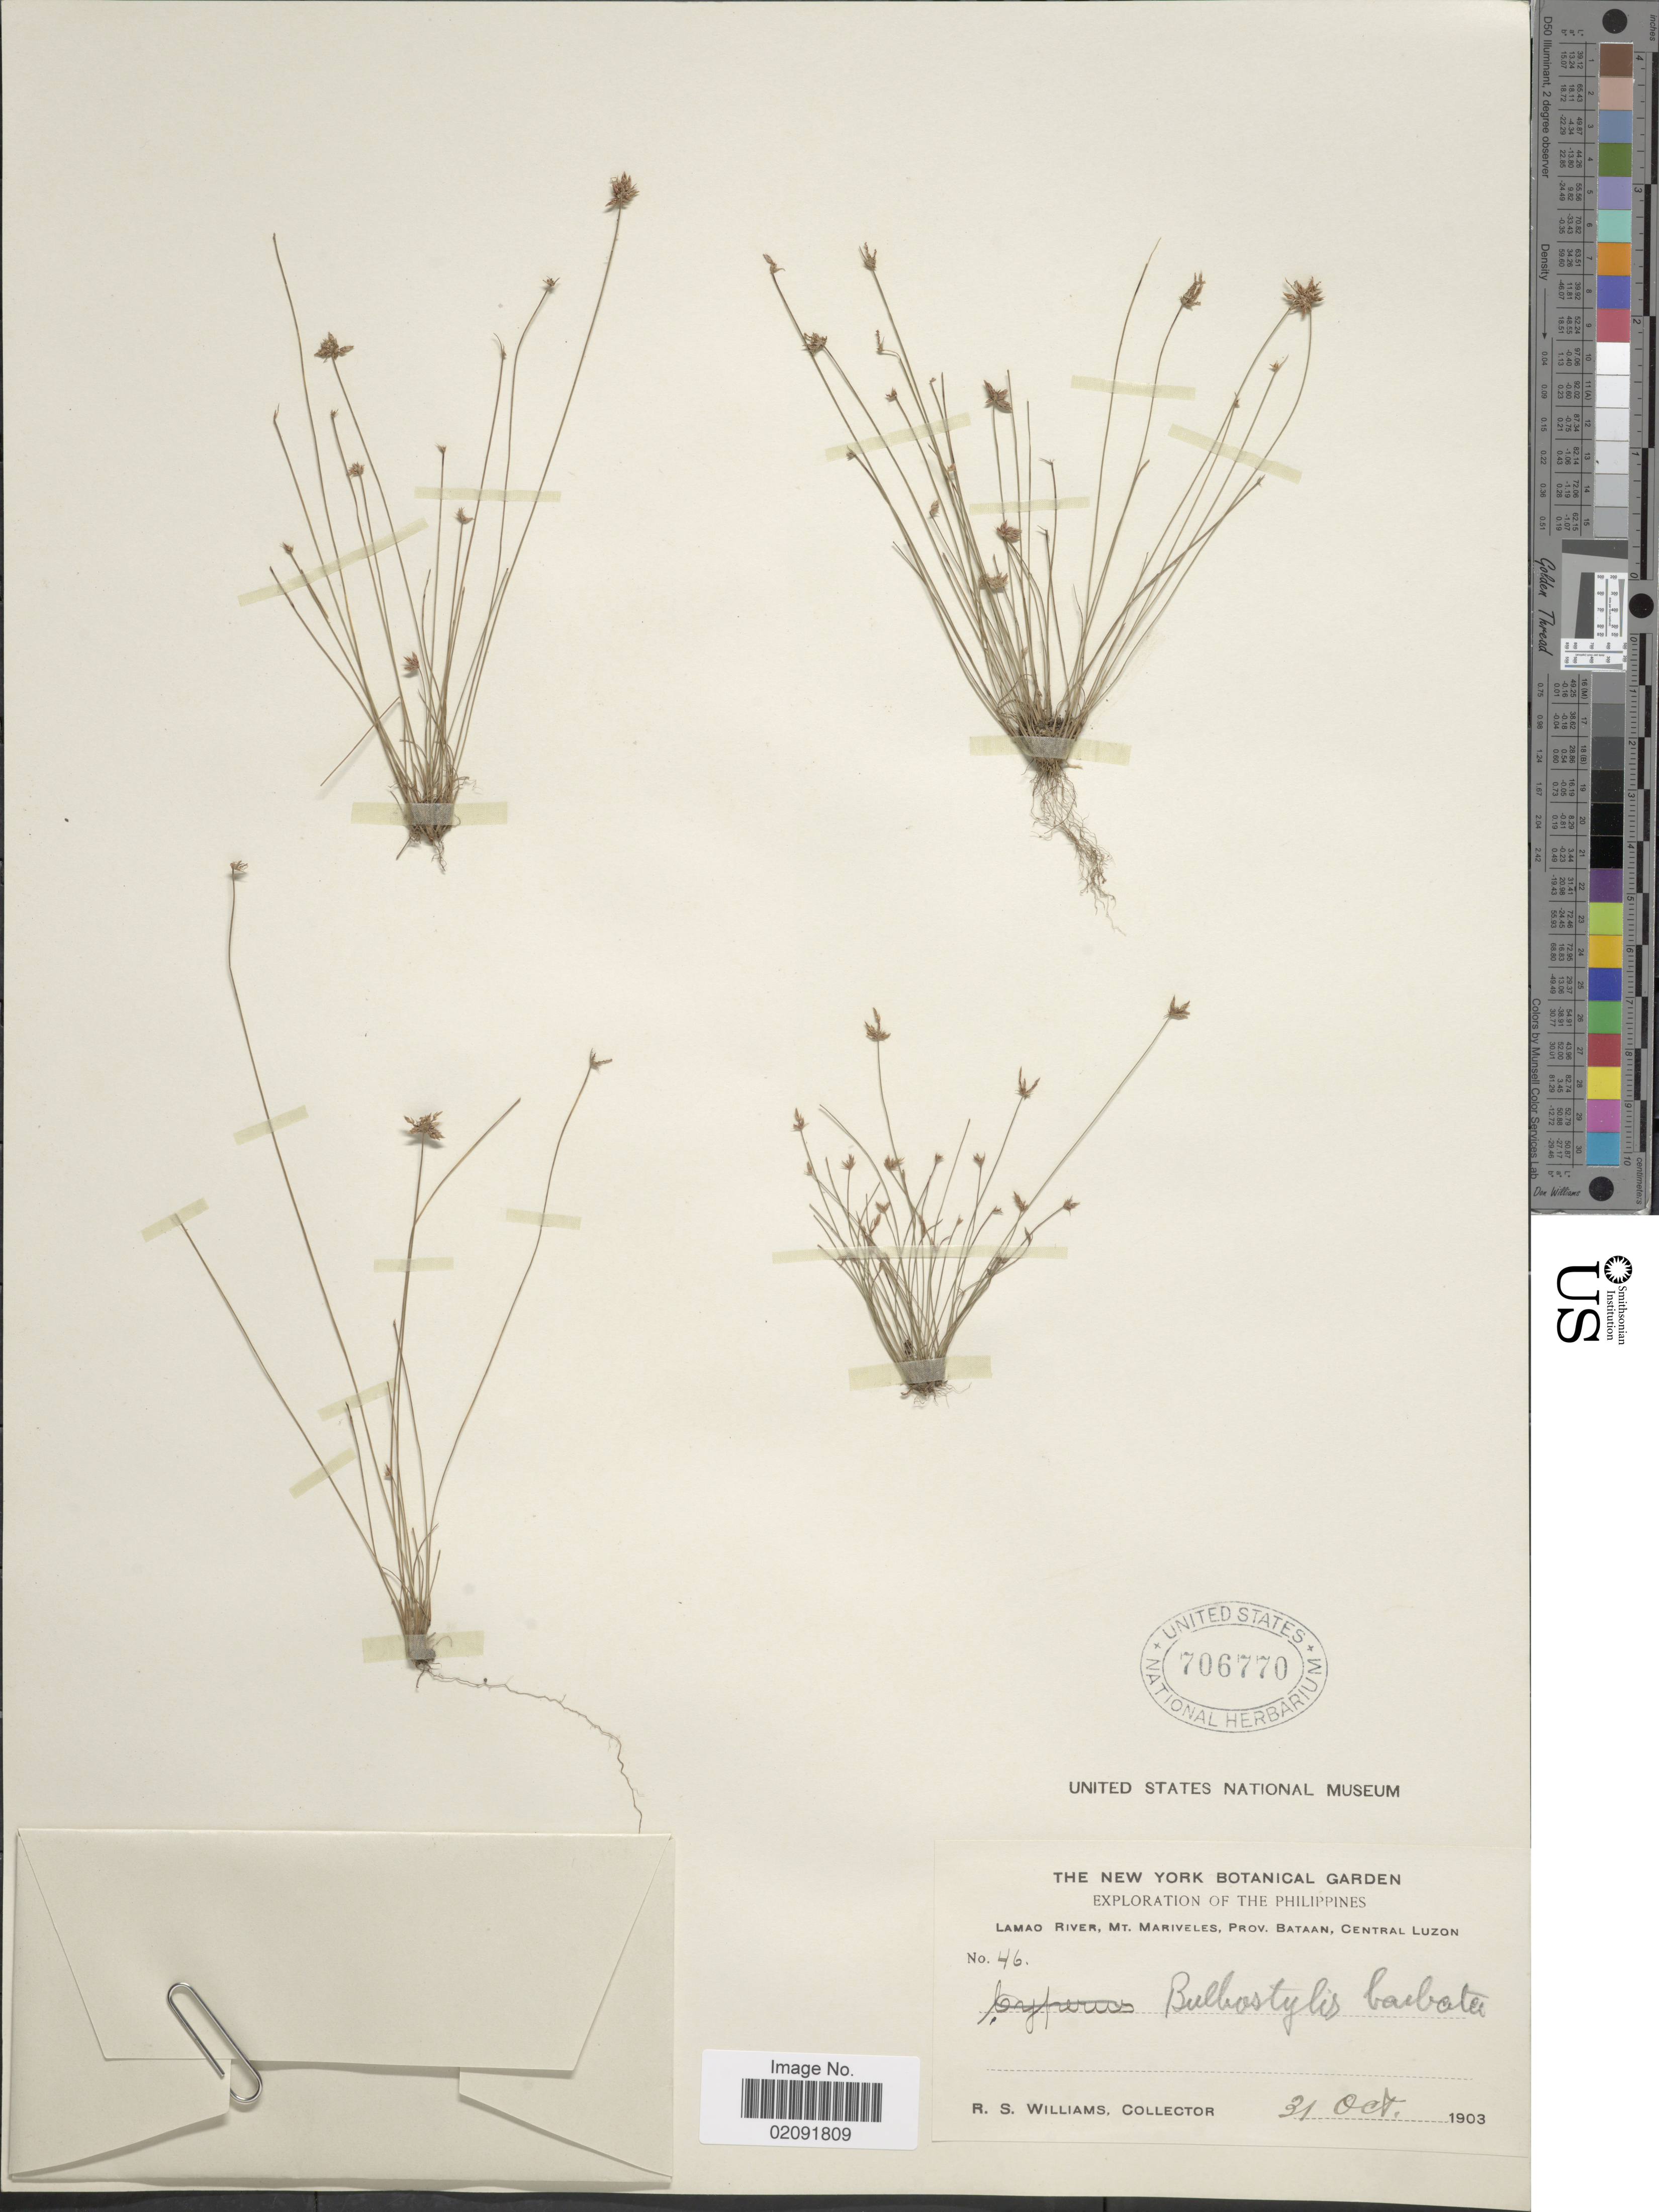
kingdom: Plantae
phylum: Tracheophyta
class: Liliopsida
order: Poales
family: Cyperaceae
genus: Bulbostylis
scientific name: Bulbostylis barbata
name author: (Rottb.) C.B. Clarke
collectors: R. S. Williams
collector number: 46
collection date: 1903-10-31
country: Philippines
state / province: Central Luzon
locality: Lamao River, Mt. Mariveles, Prov. Bataan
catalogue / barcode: US 706770